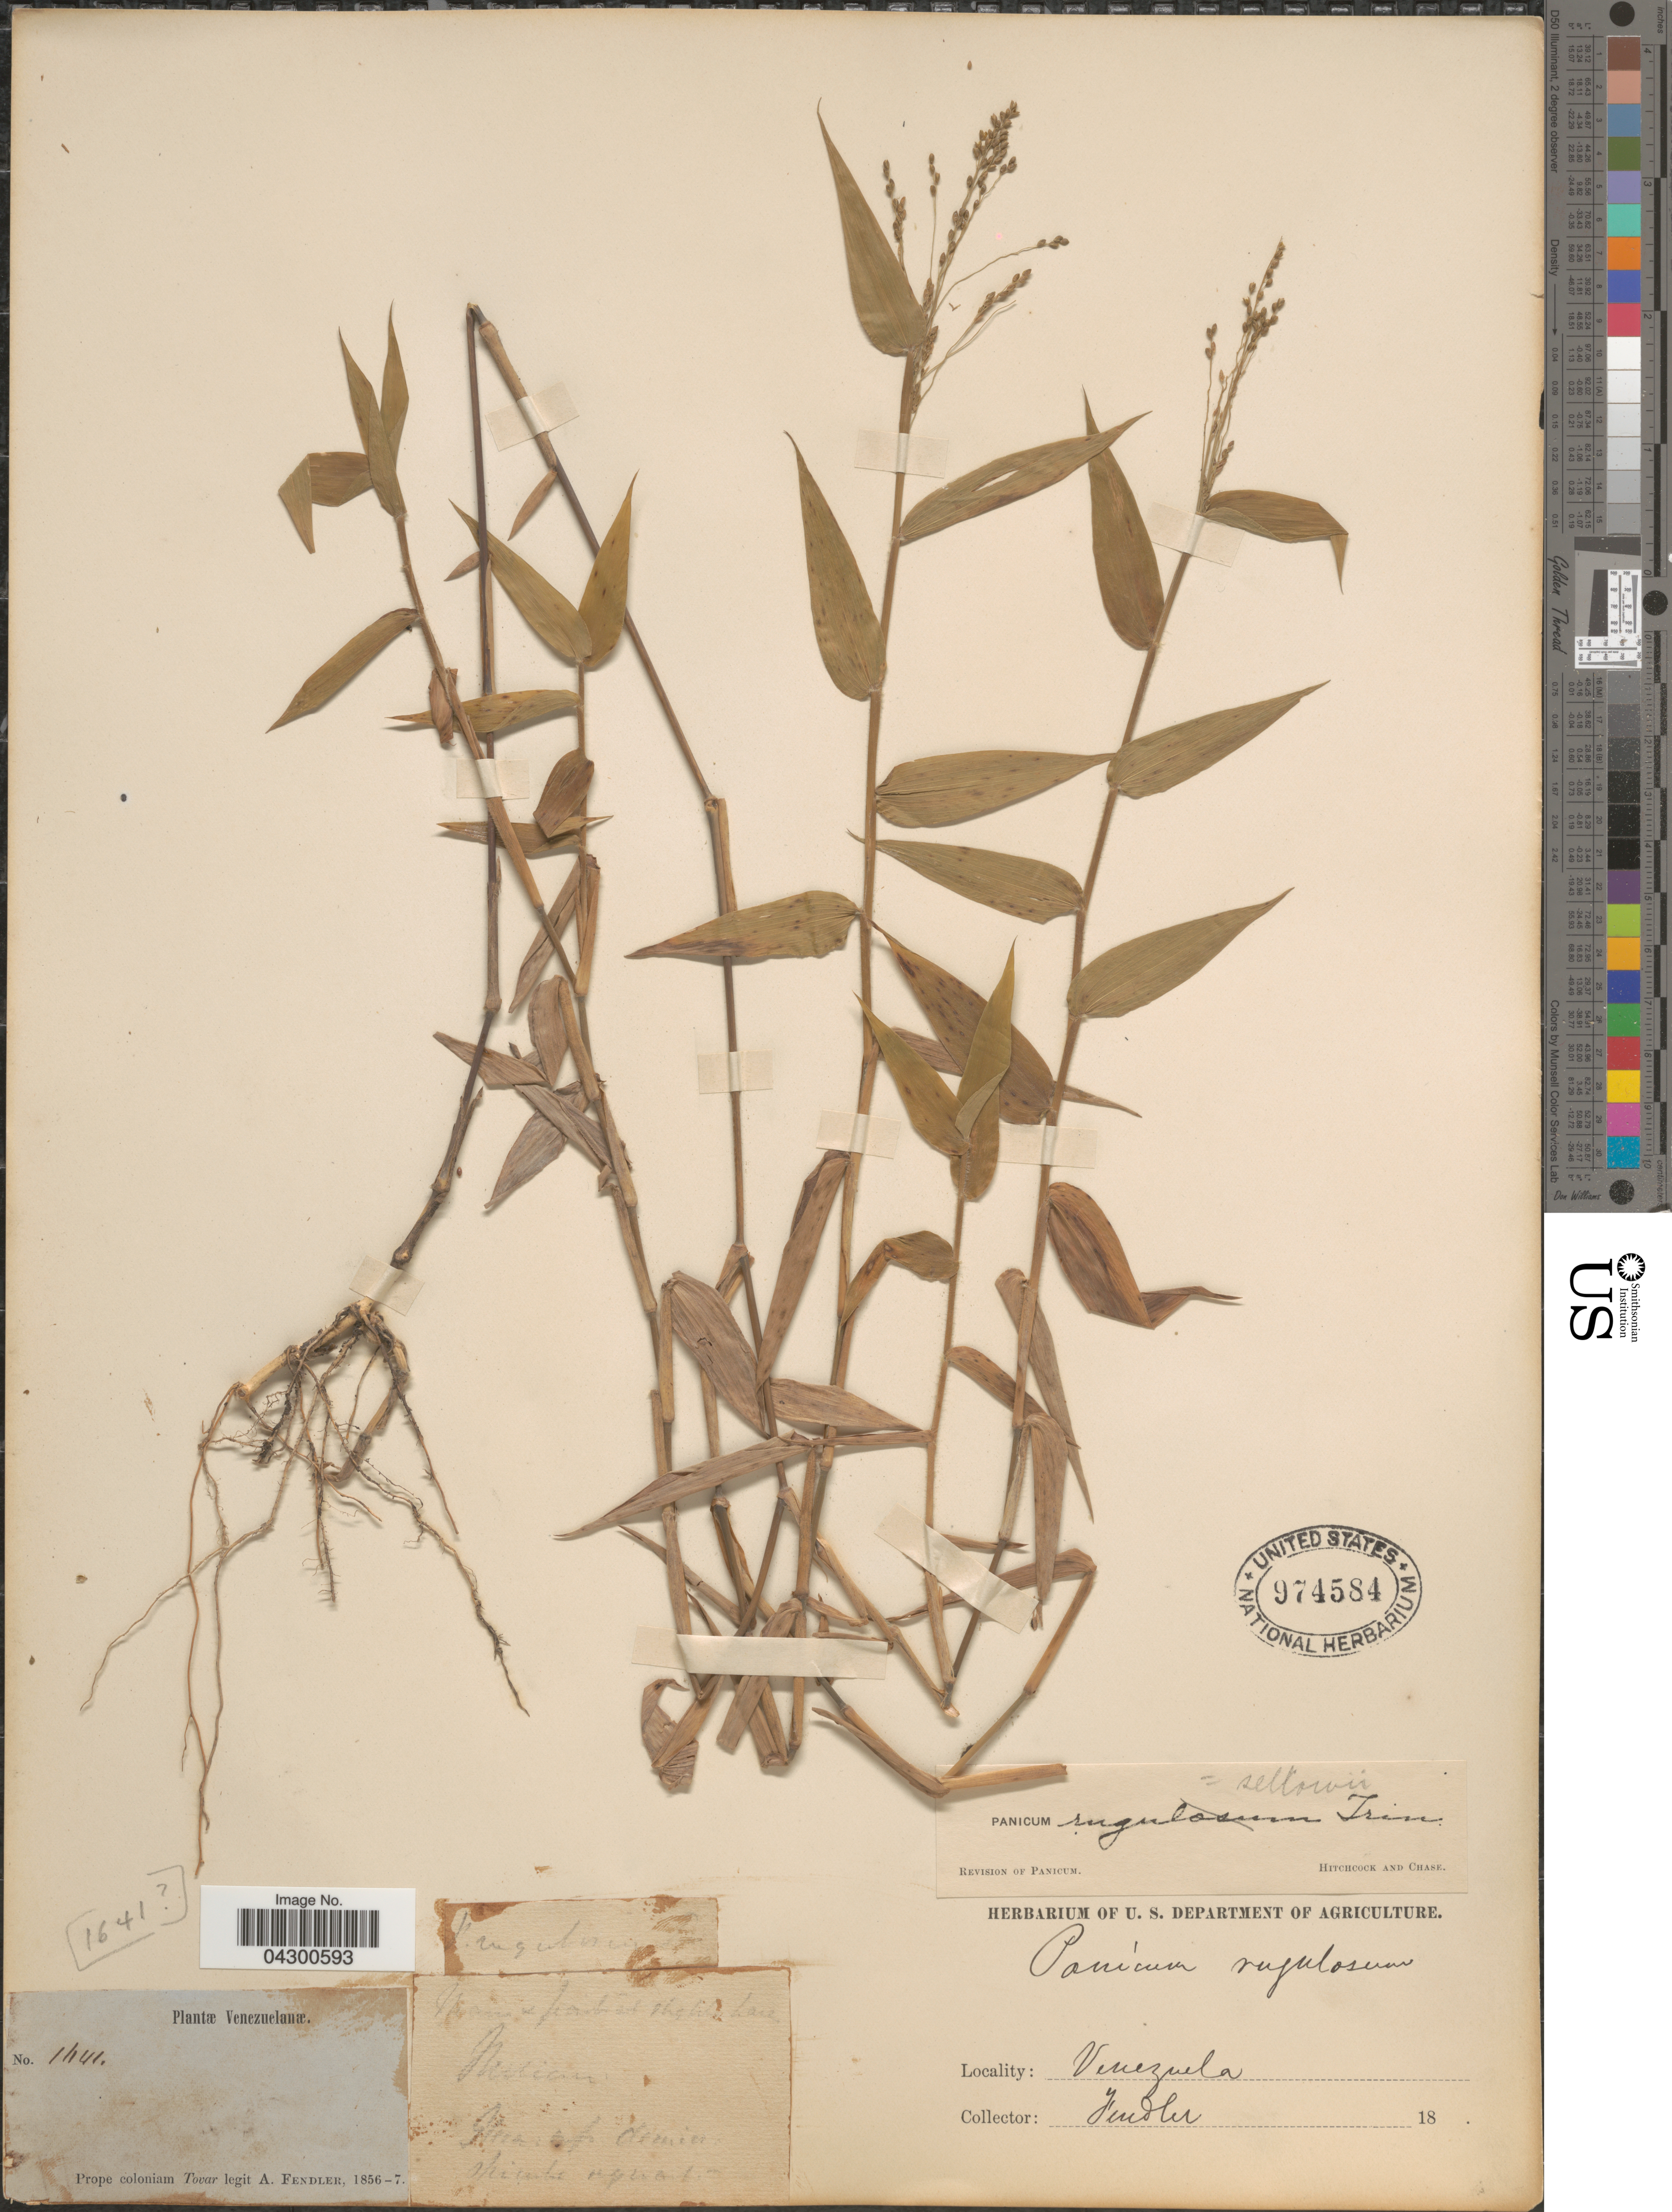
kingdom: Plantae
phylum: Tracheophyta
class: Liliopsida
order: Poales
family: Poaceae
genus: Panicum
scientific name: Panicum sellowii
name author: Nees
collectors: A. Fendler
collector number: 1641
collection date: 1856/1857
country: Venezuela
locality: Prope coloniam Tovar.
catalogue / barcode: US 974584